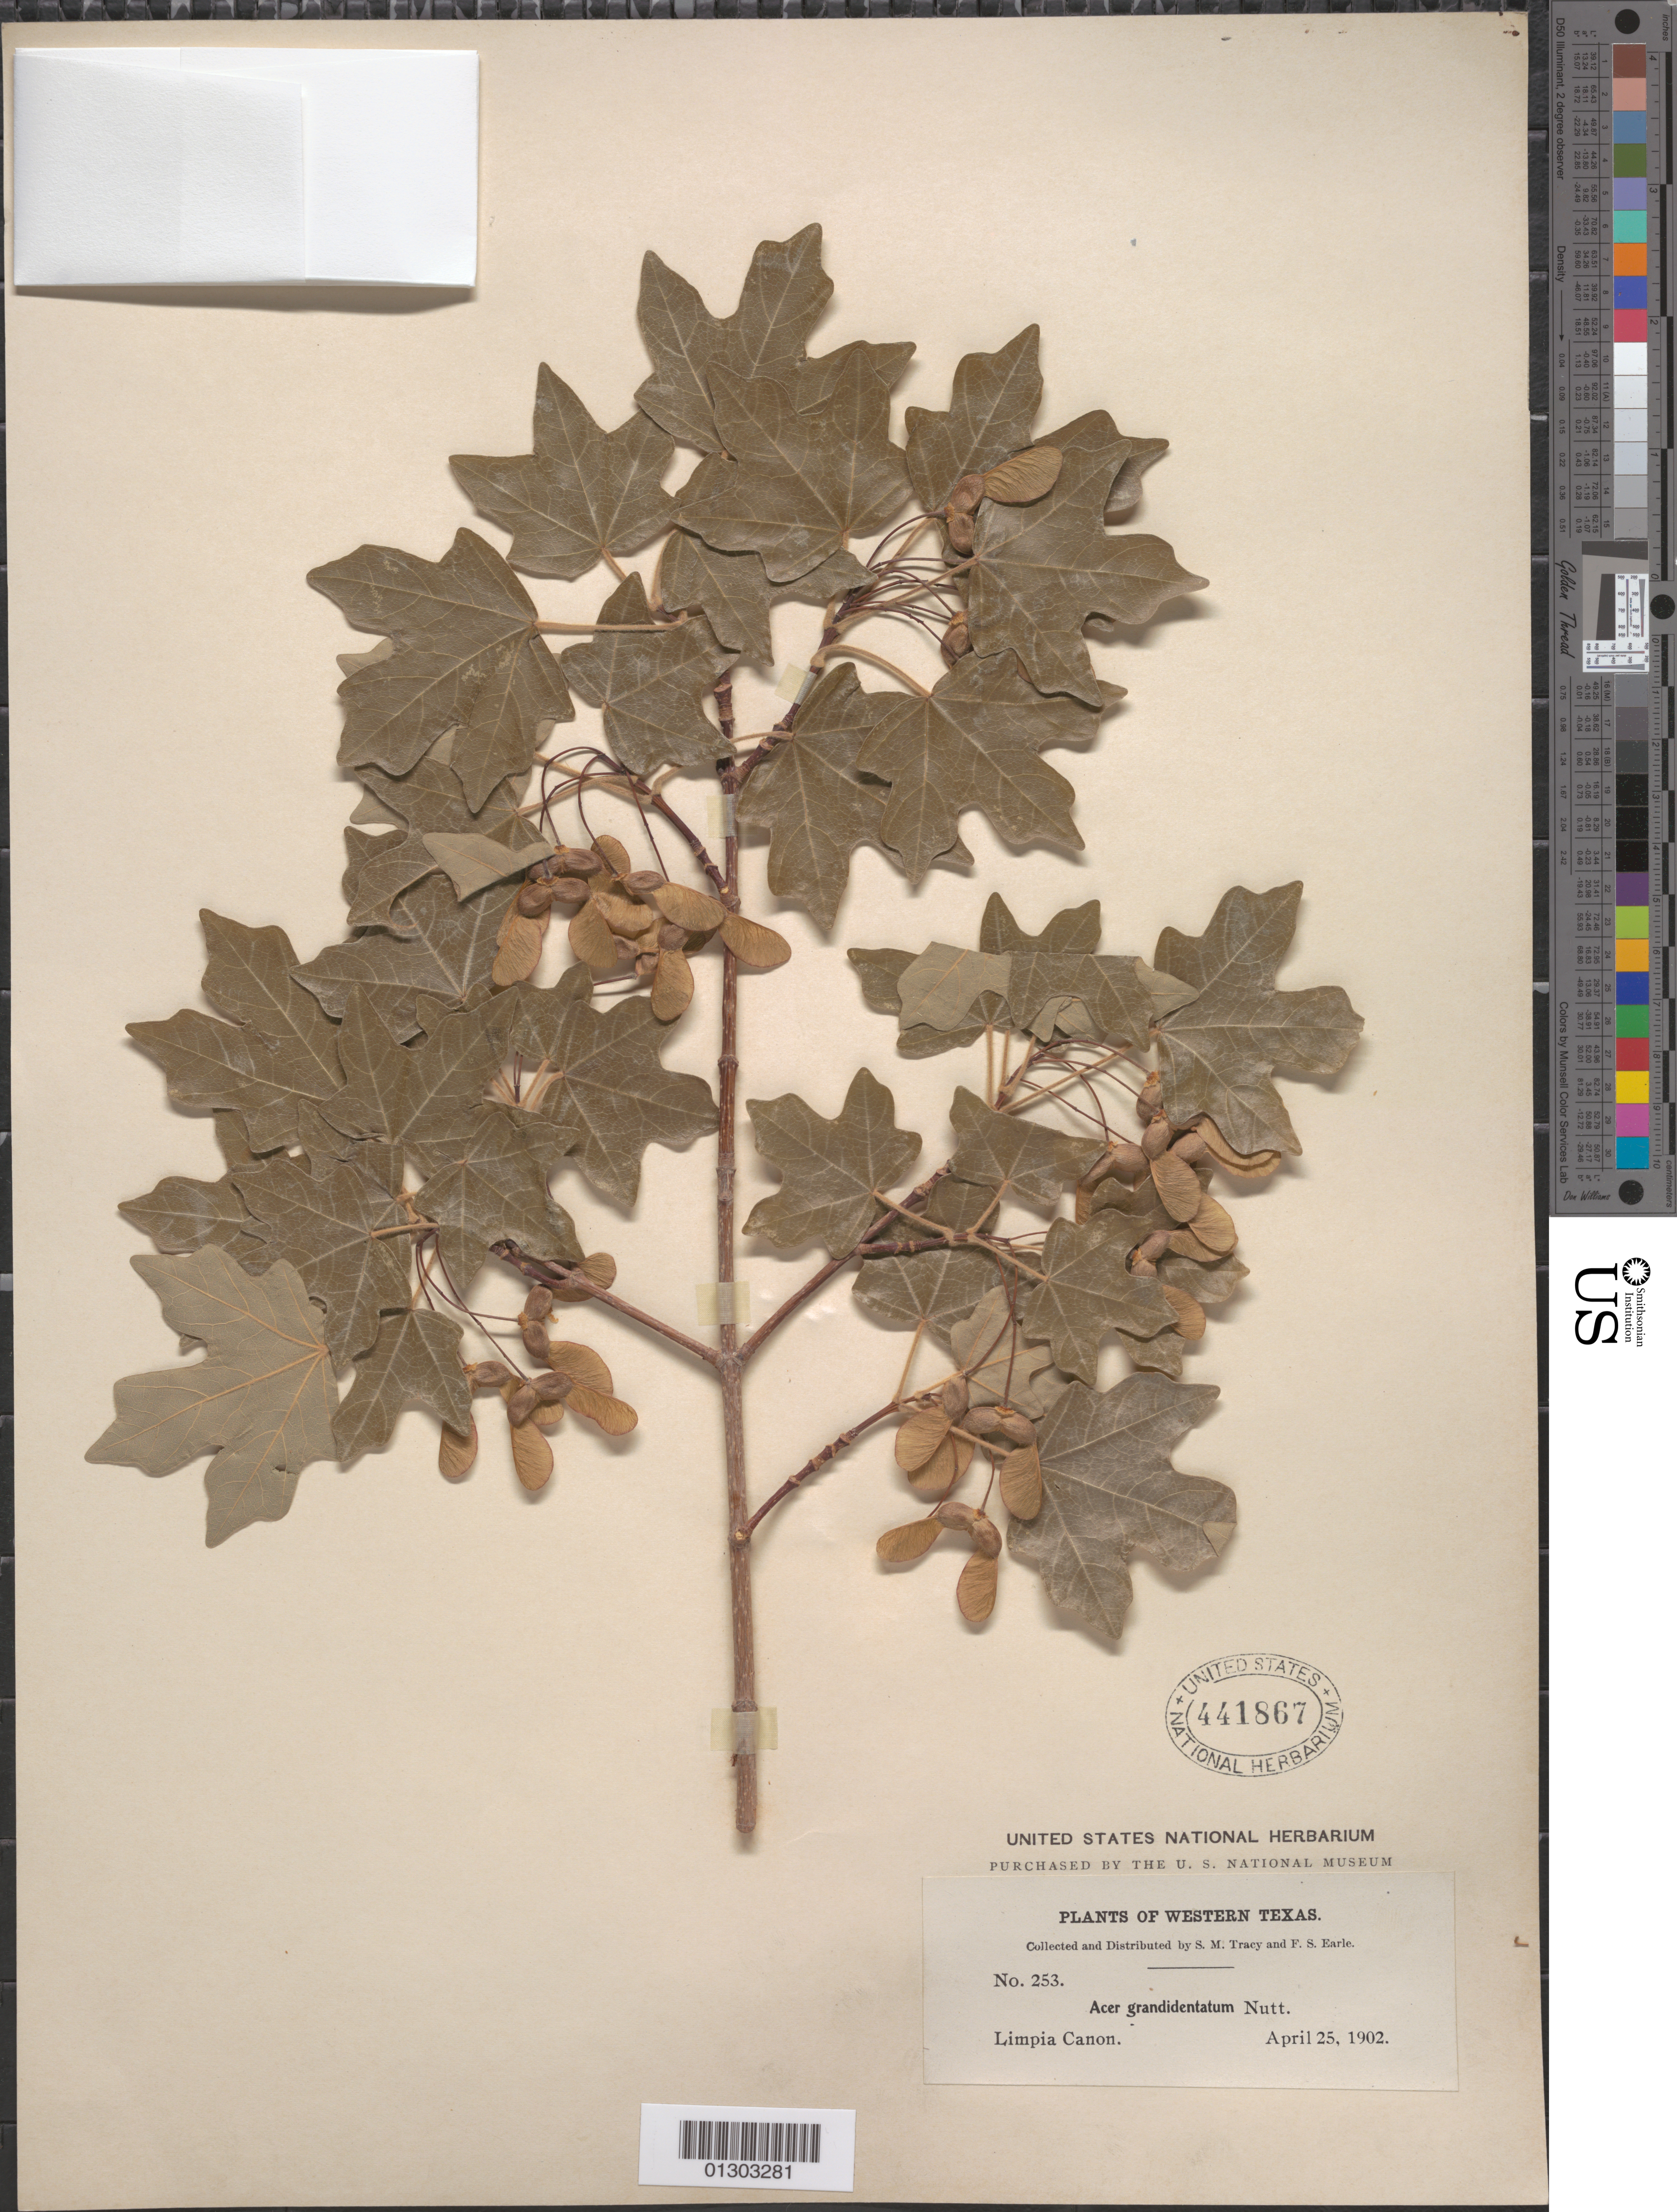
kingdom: Plantae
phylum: Tracheophyta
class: Magnoliopsida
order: Sapindales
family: Sapindaceae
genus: Acer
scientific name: Acer grandidentatum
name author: Nutt.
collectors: S. M. Tracy & F. S. Earle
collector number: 253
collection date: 1902-04-25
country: United States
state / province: Texas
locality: Limpia Canon.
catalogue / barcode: US 441867